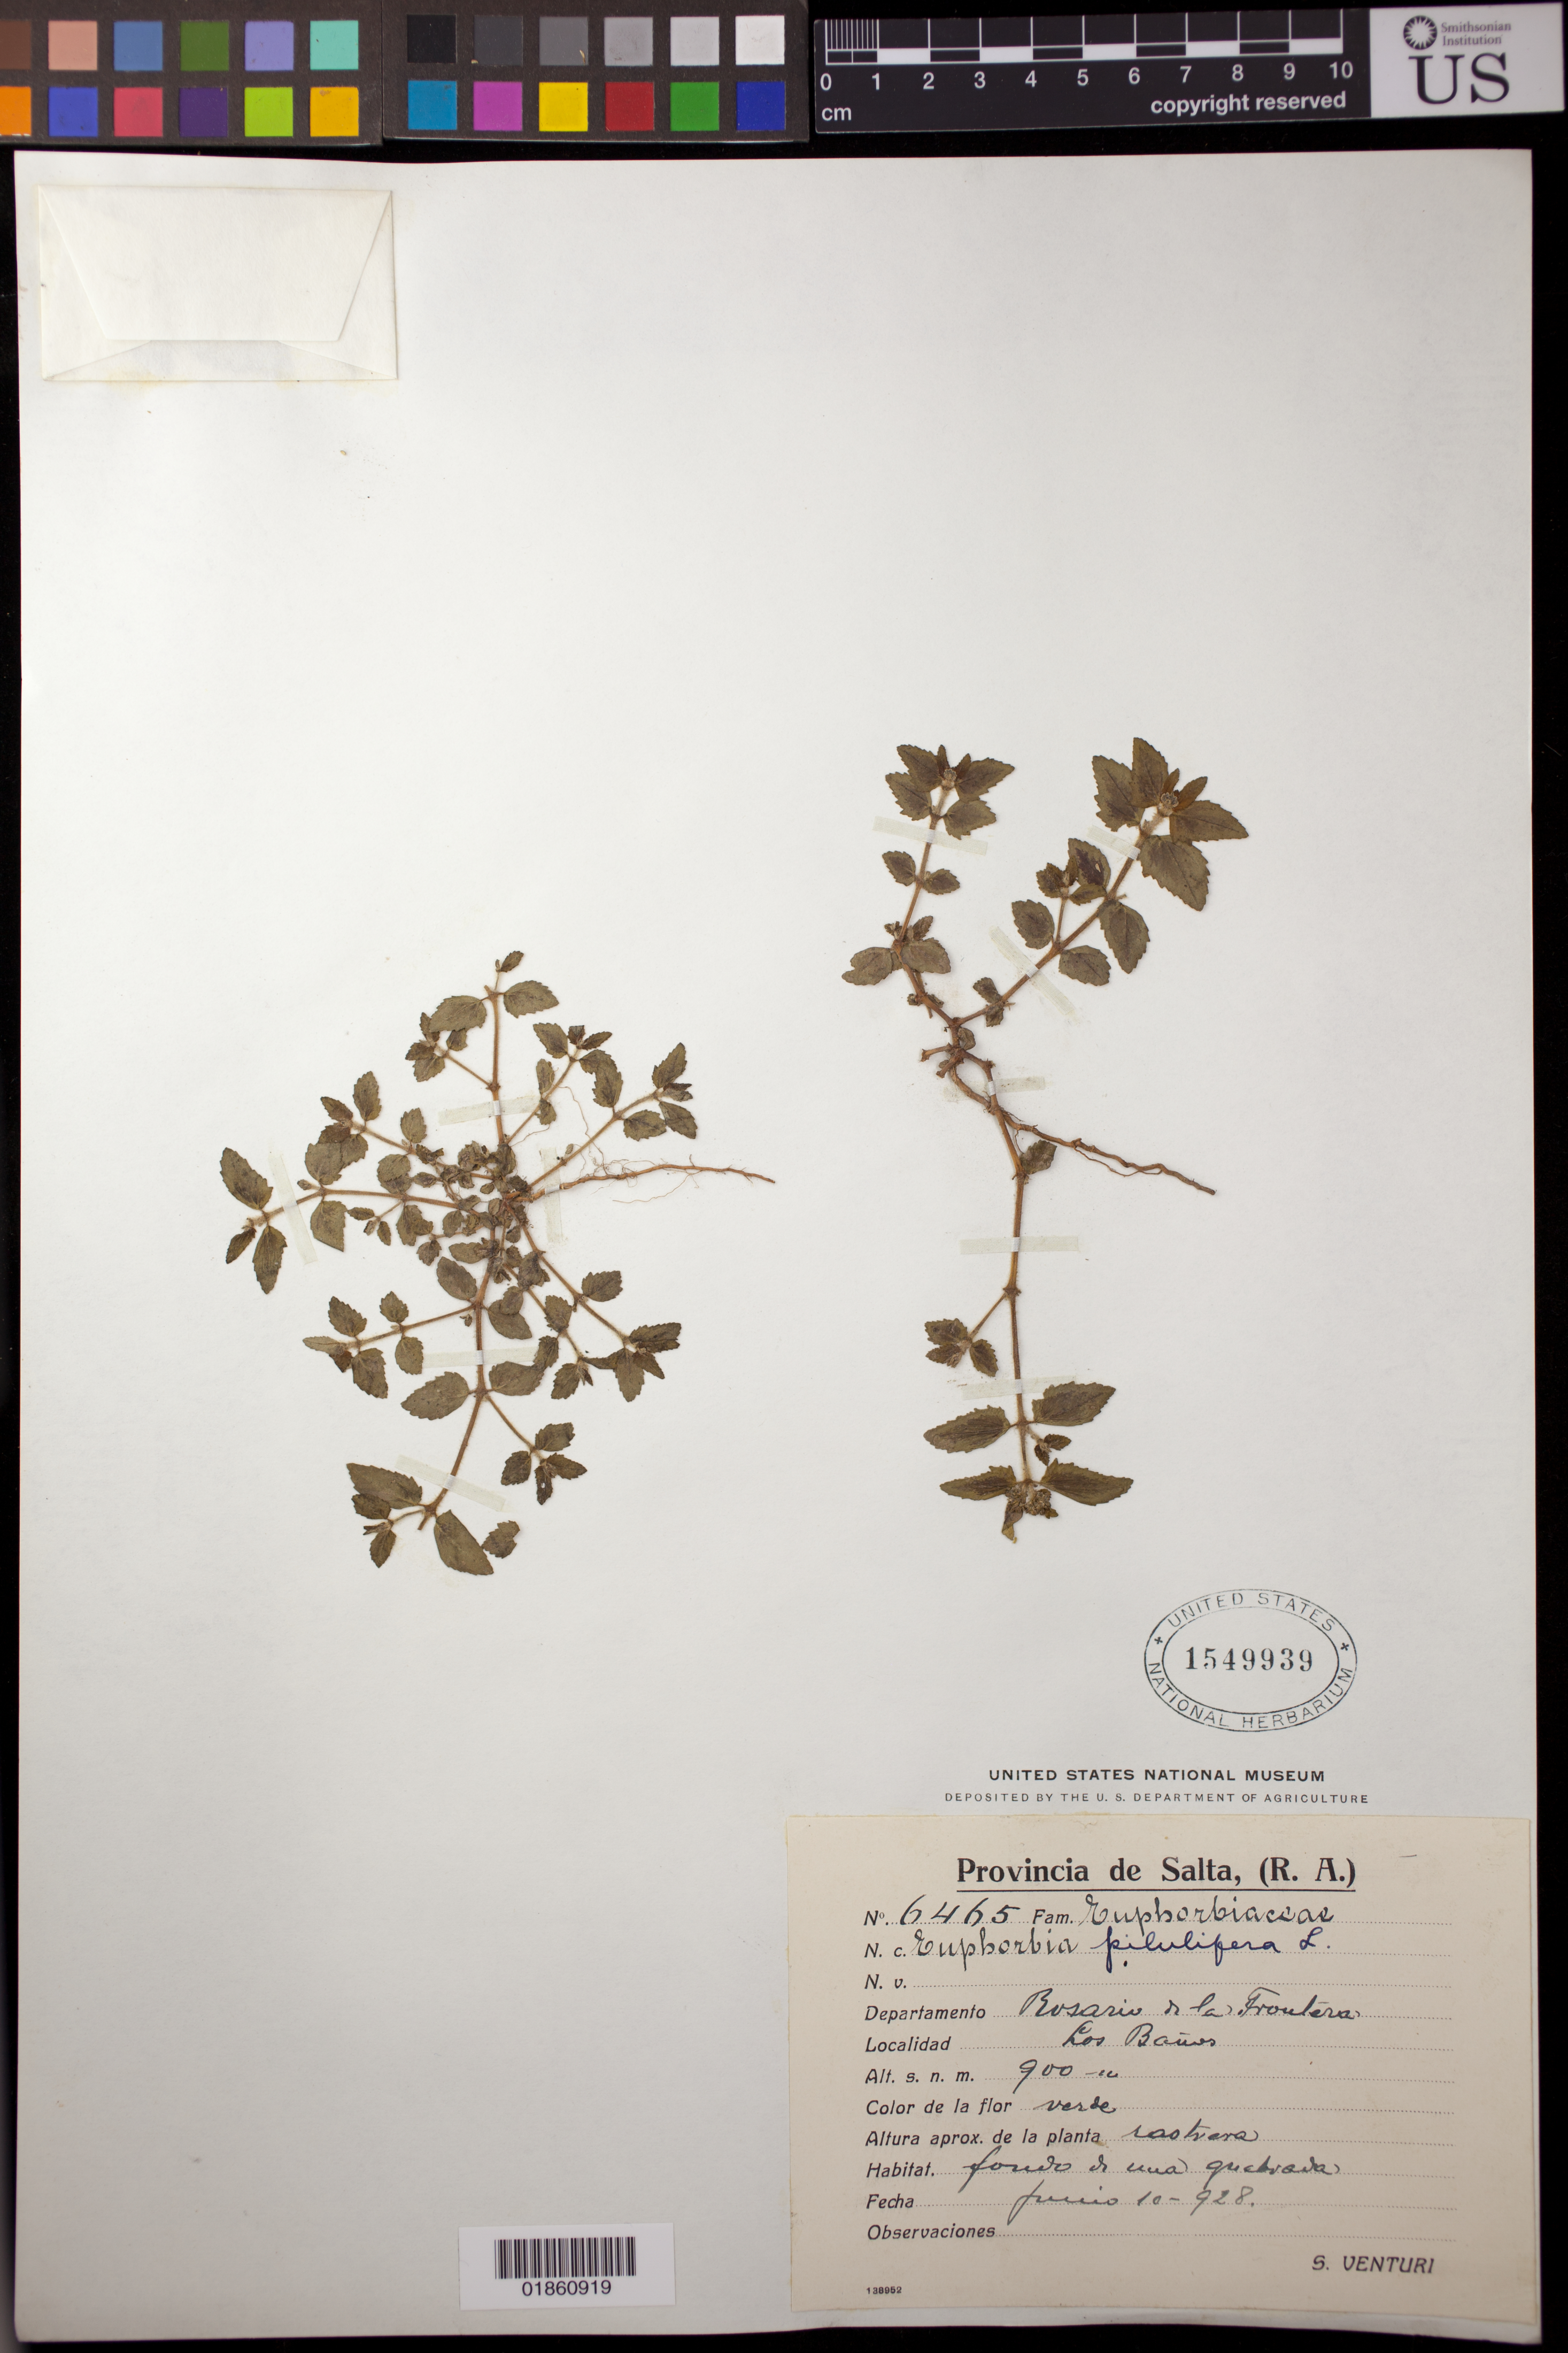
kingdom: Plantae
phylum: Tracheophyta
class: Magnoliopsida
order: Malpighiales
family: Euphorbiaceae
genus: Euphorbia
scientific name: Euphorbia hirta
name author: L.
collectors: S. Venturi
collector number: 6465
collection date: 1928-06-10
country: Argentina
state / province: Salta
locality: Departamento: Rosario de la Frontera; Localidad: Los Baños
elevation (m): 900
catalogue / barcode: US 1549939